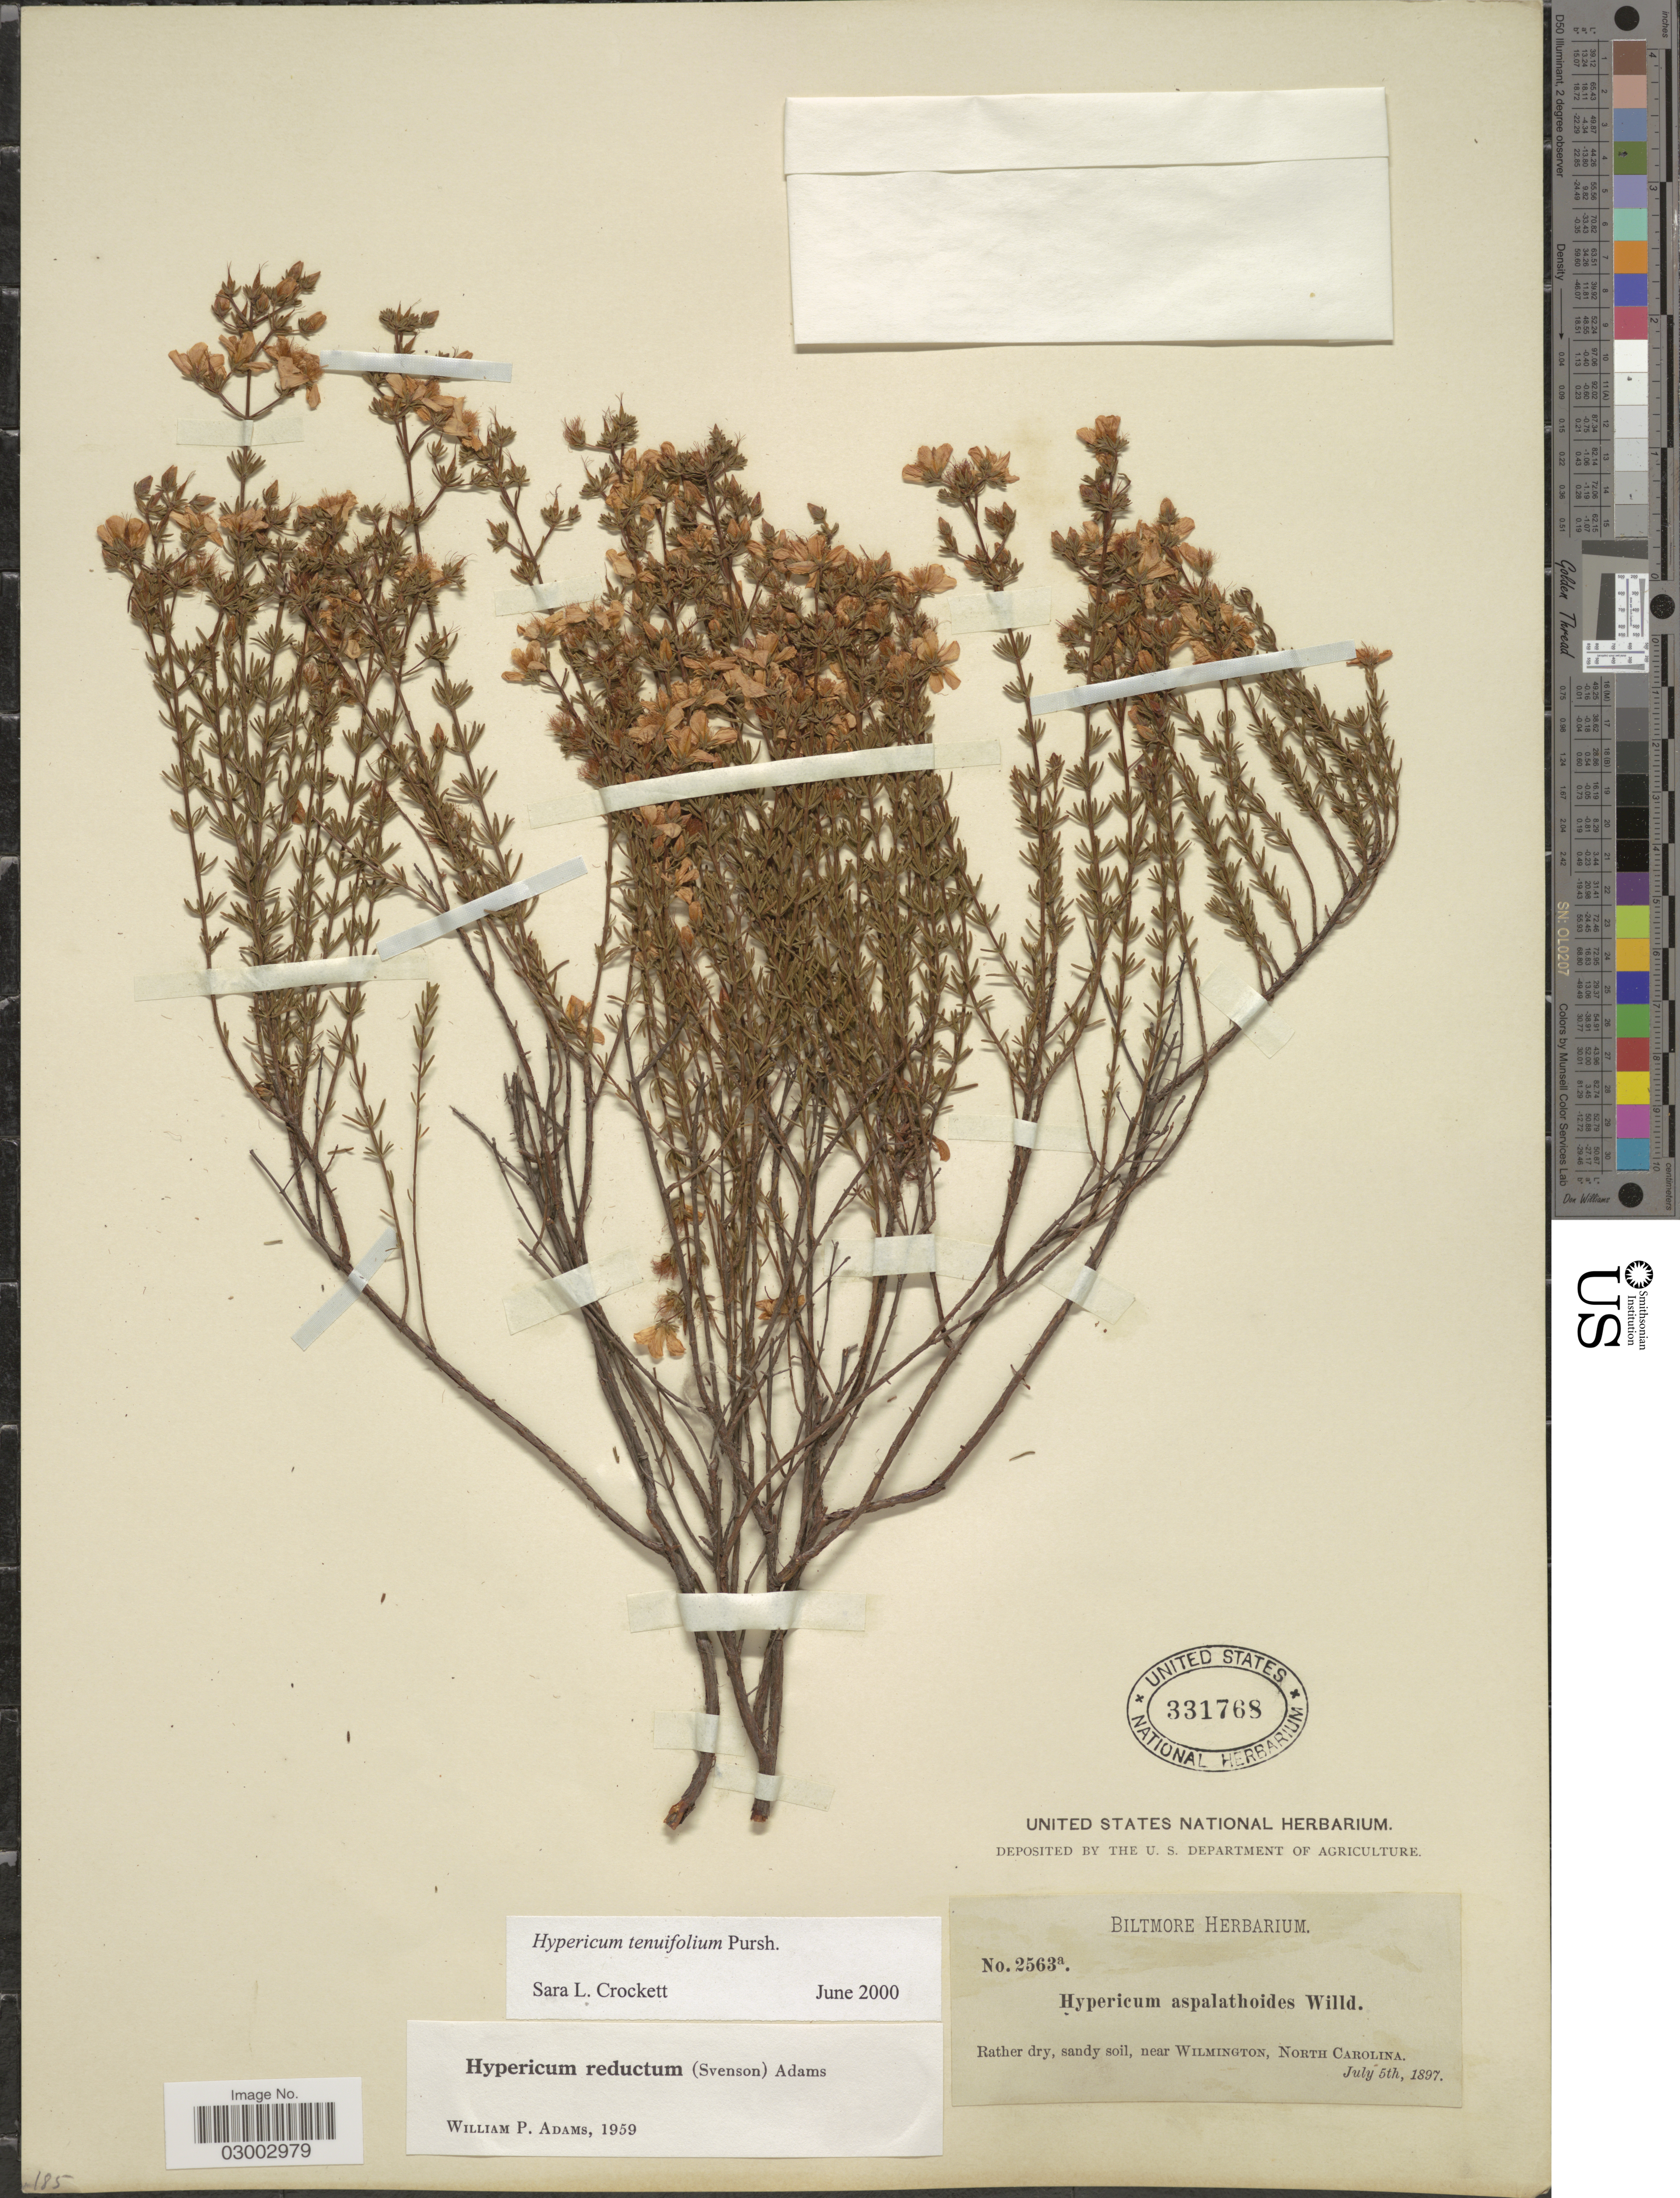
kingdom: Plantae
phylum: Tracheophyta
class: Magnoliopsida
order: Malpighiales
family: Hypericaceae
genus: Hypericum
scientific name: Hypericum tenuifolium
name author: Pursh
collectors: ex herb. Biltmore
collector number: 2563a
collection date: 1897-07-05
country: United States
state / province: North Carolina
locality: Rather dry, sandy soil, near Wilmington.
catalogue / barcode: US 331768